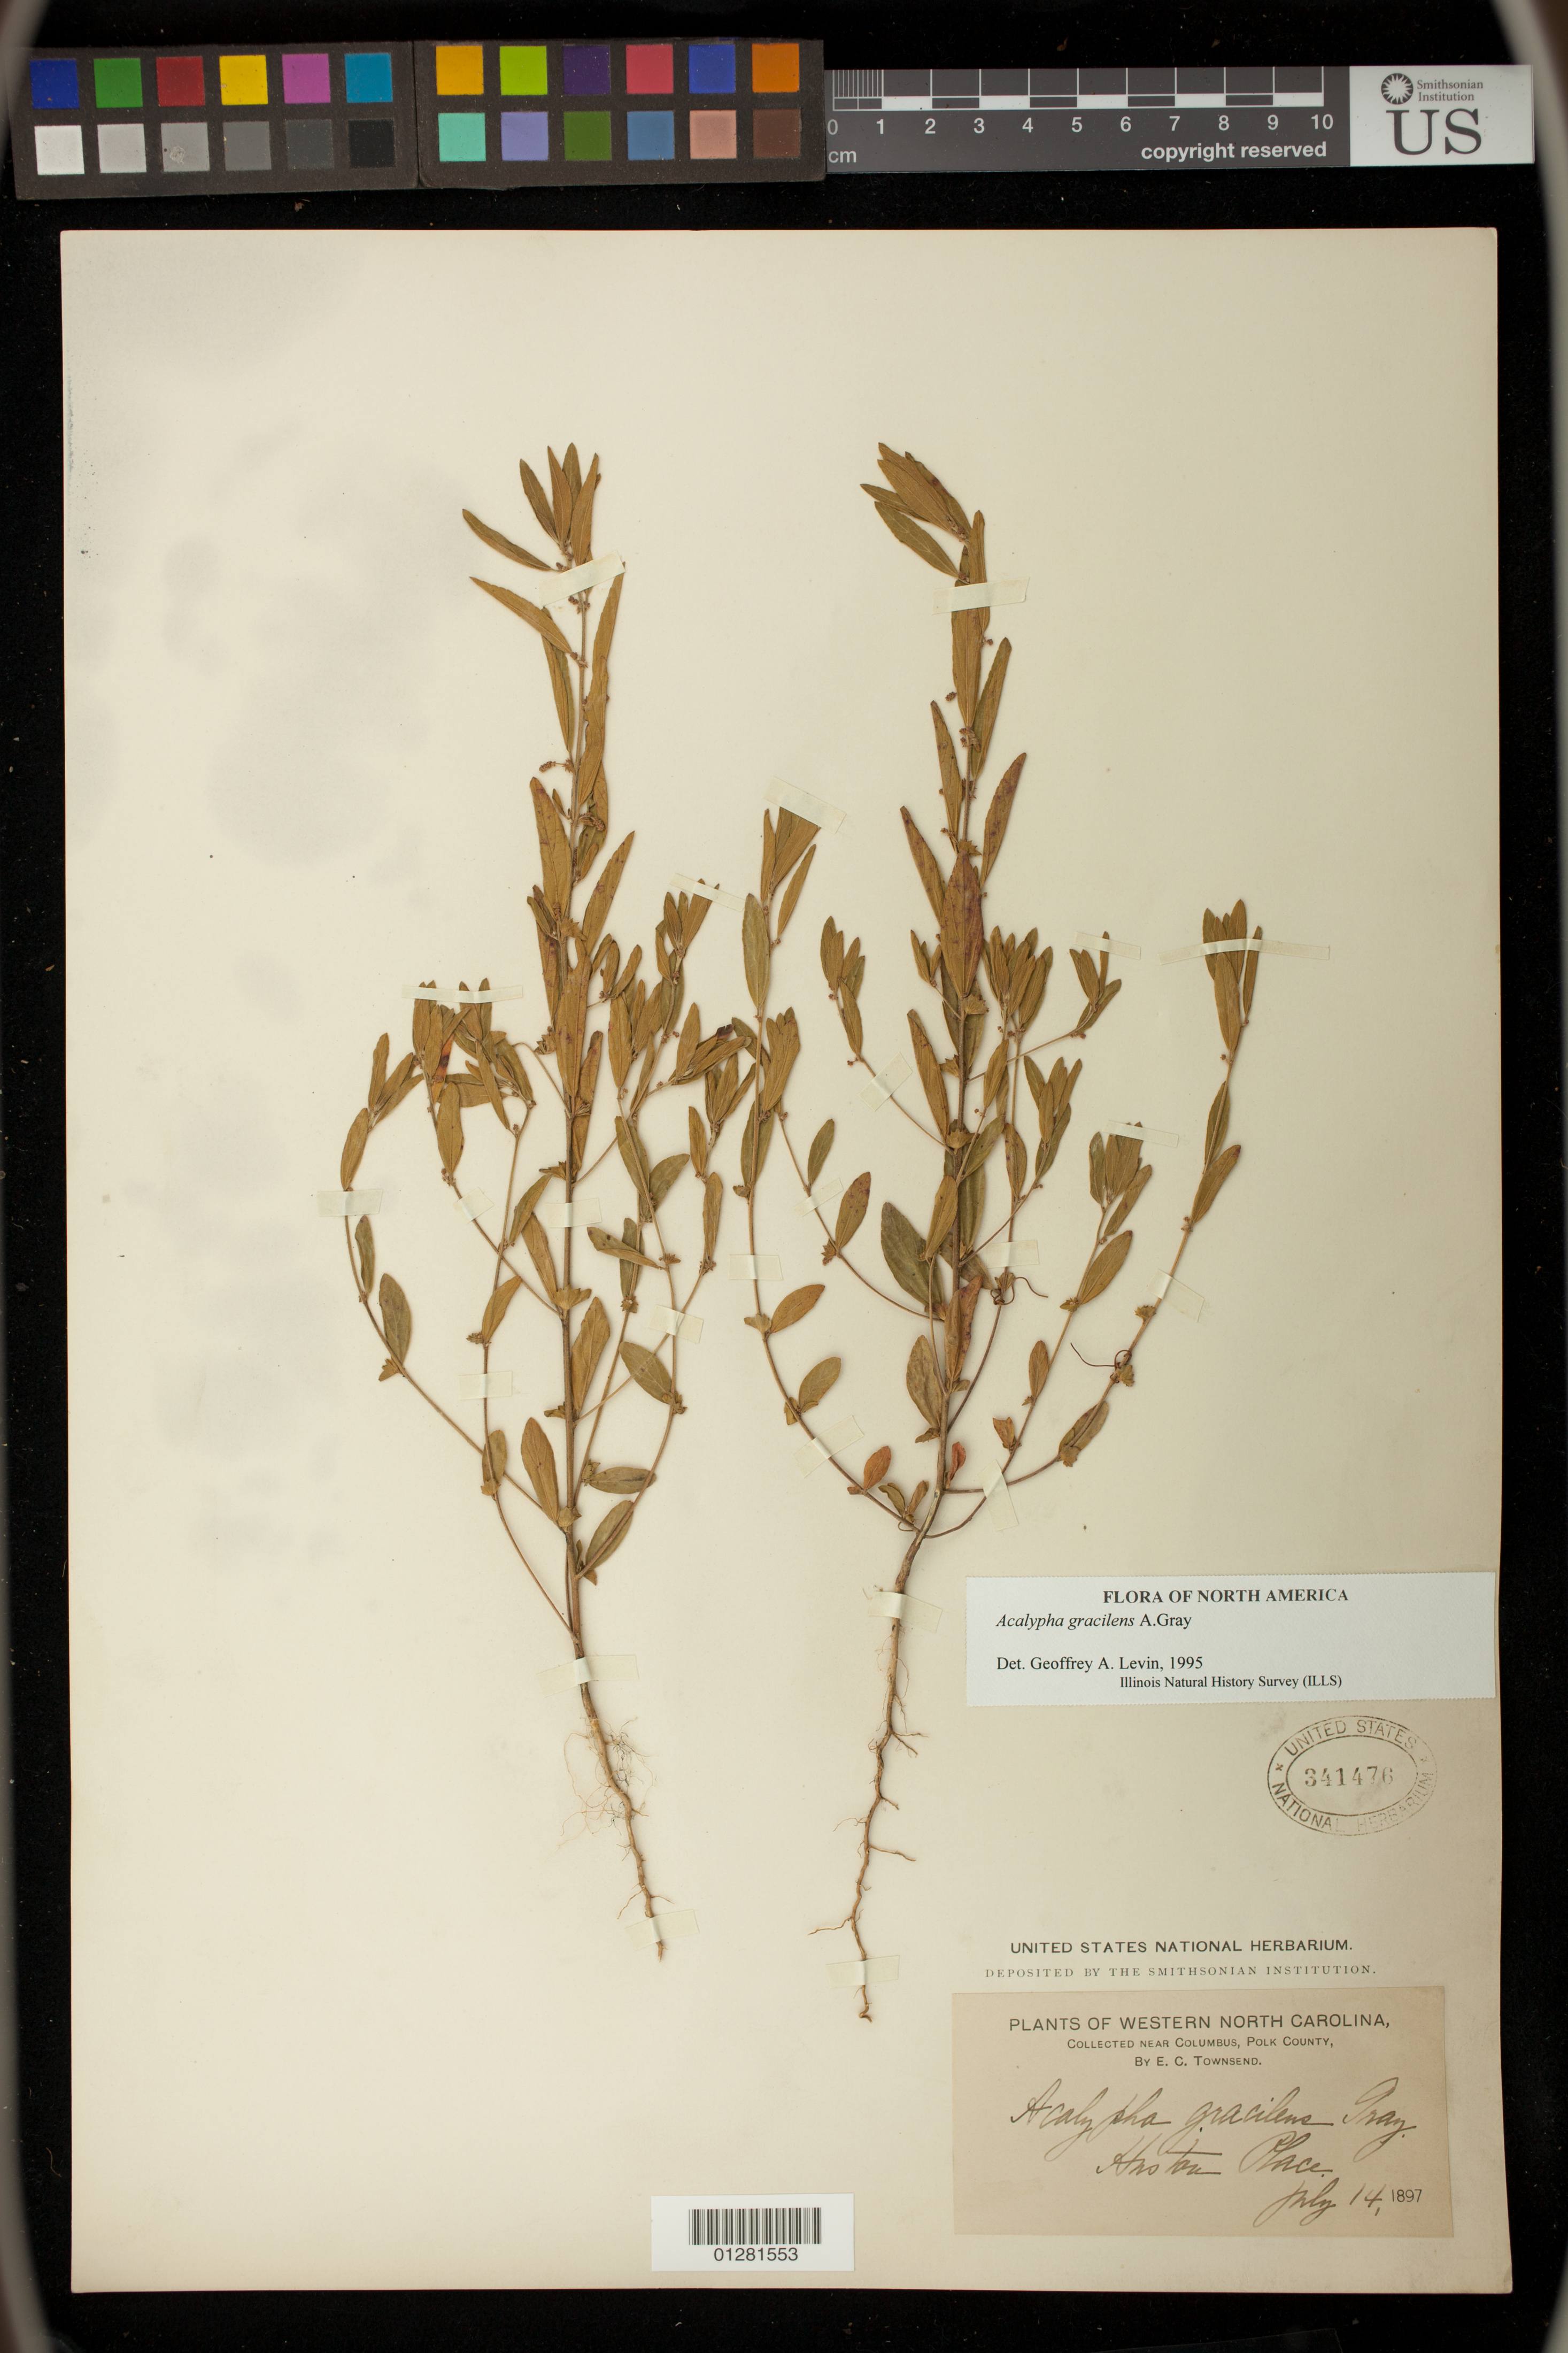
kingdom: Plantae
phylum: Tracheophyta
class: Magnoliopsida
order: Malpighiales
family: Euphorbiaceae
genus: Acalypha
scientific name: Acalypha gracilens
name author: A. Gray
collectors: E. C. Townsend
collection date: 1897-07-14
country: United States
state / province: North Carolina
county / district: Polk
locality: Huston Place, near Columbus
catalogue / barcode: US 341476